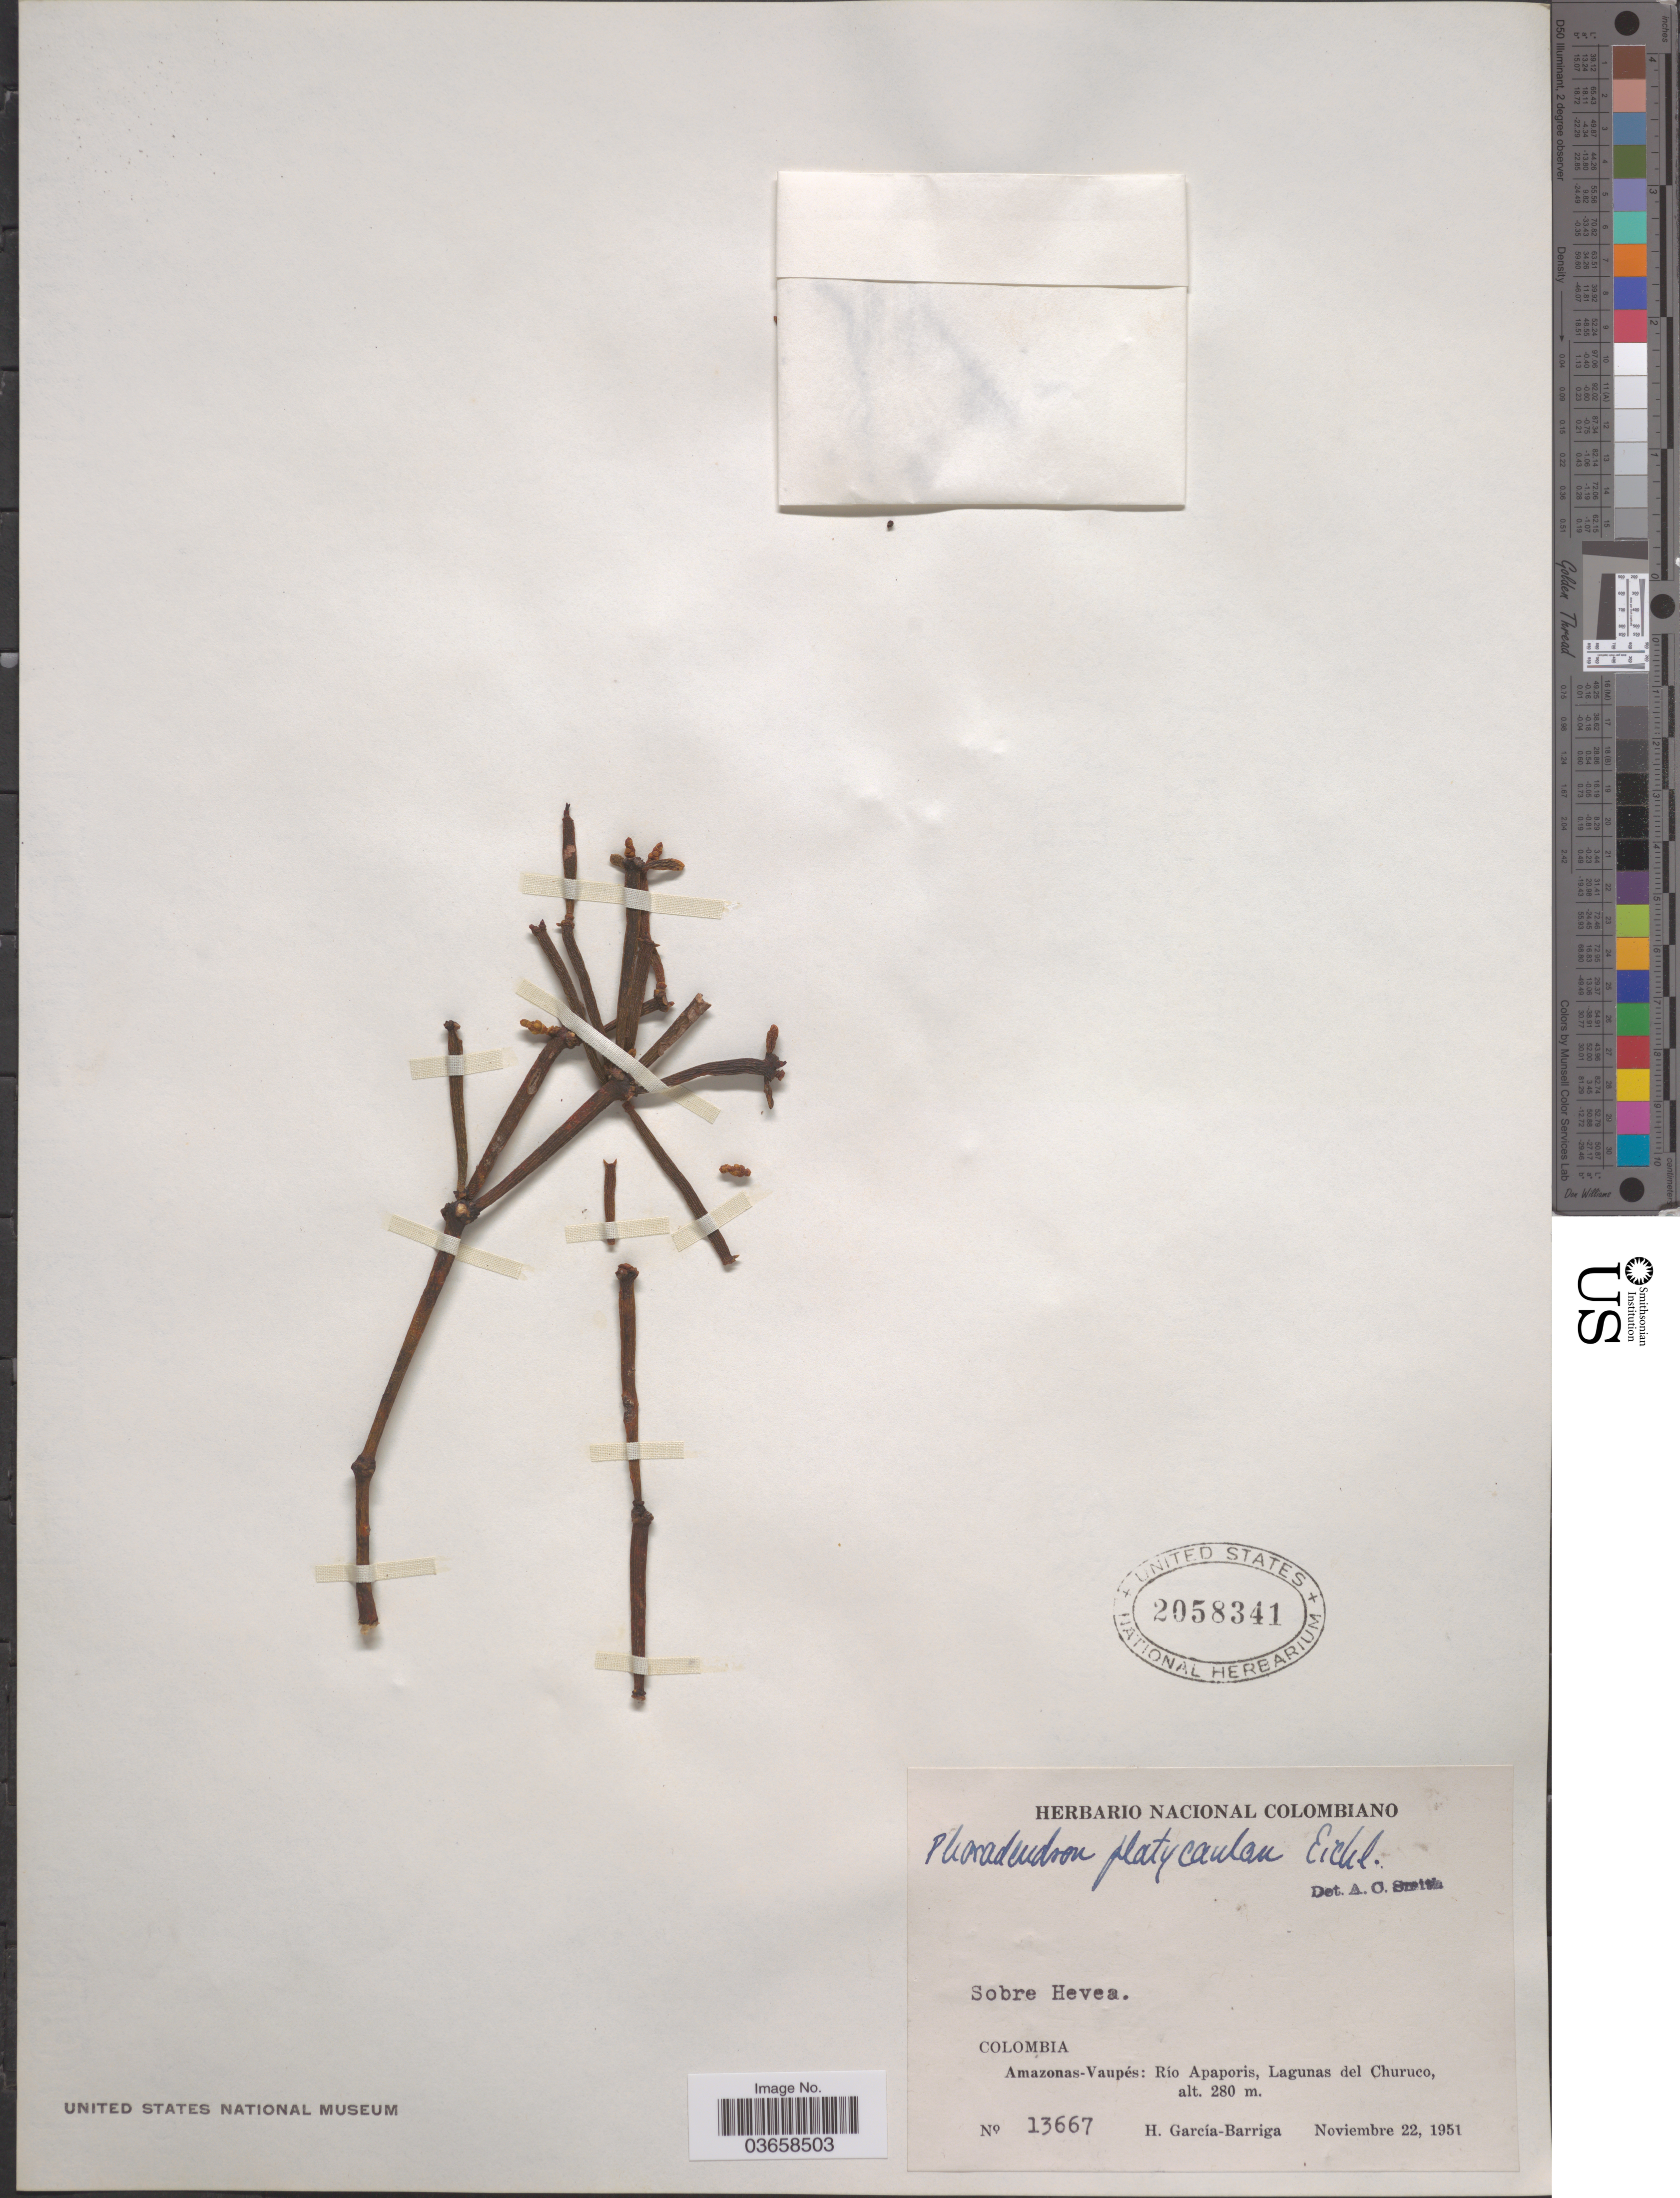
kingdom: Plantae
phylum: Tracheophyta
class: Magnoliopsida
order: Santalales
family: Viscaceae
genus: Phoradendron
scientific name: Phoradendron platycaulon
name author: Eichler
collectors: H. García Barriga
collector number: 13667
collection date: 1951-11-22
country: Colombia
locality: Amazonas-Vaupés: Río Apaporis, Lagunas del Churuco.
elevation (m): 280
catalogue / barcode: US 2058341